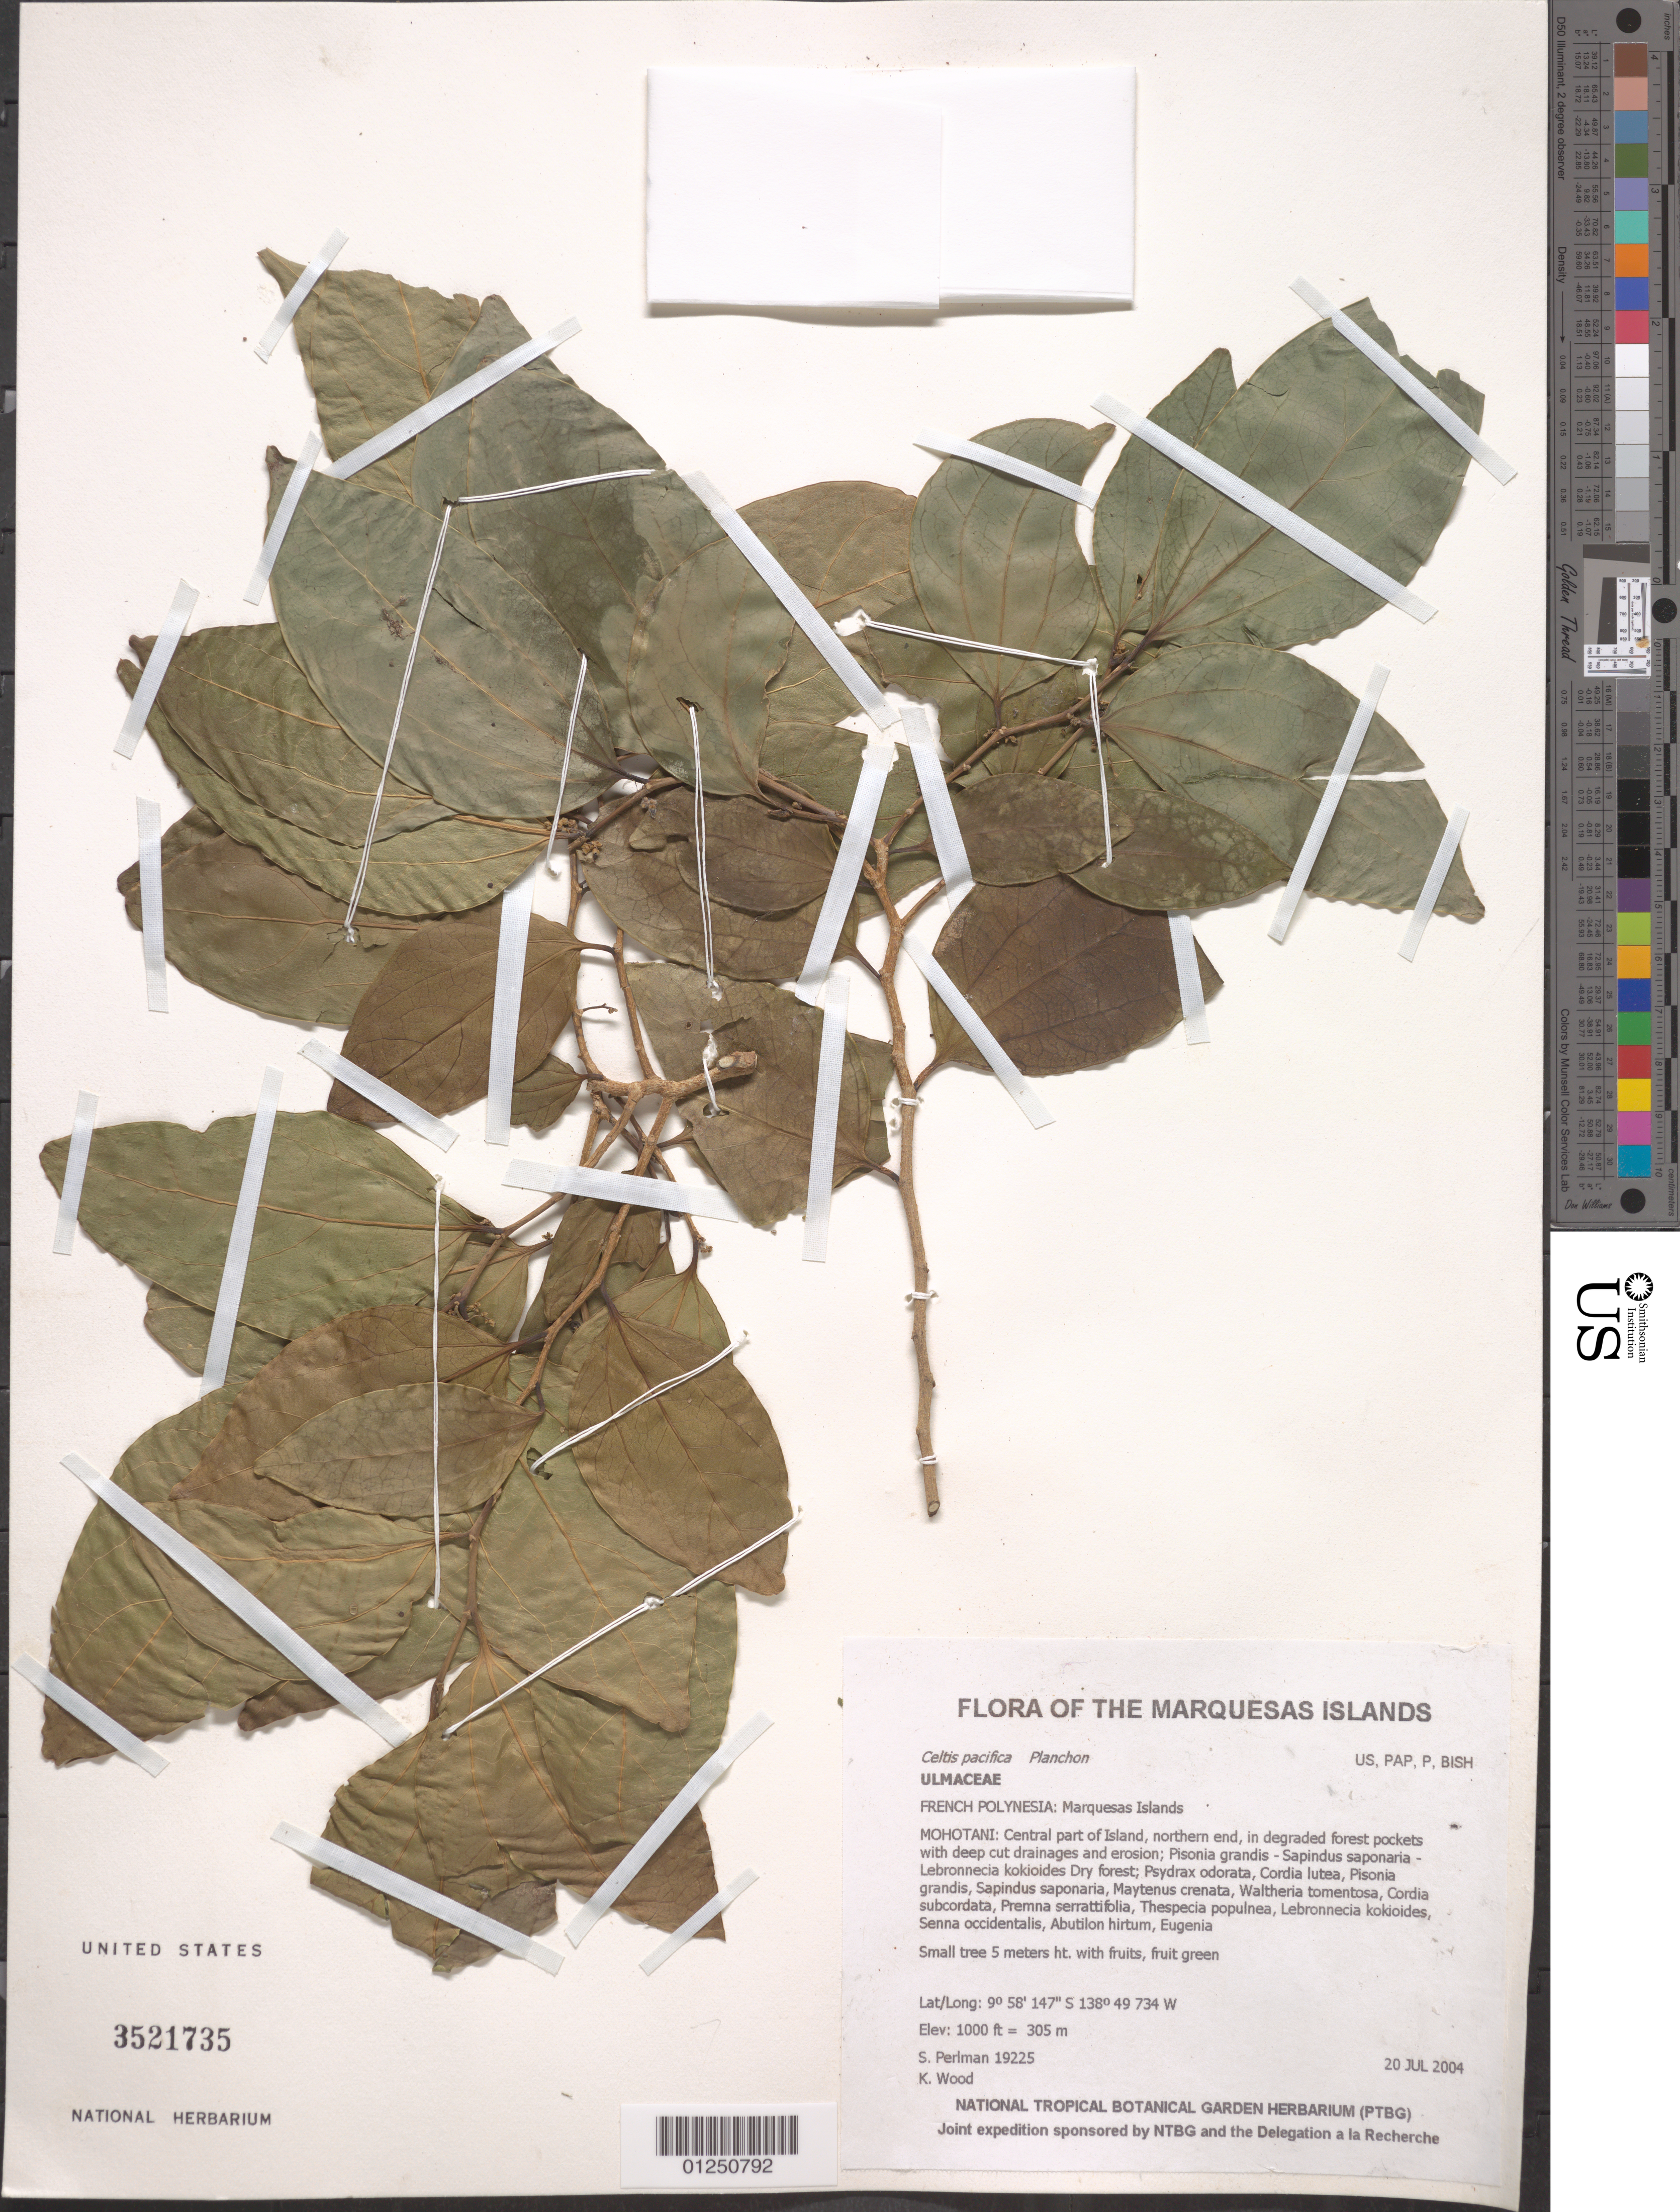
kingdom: Plantae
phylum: Tracheophyta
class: Magnoliopsida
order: Rosales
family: Cannabaceae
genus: Celtis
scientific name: Celtis pacifica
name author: Planch.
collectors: S. P. Perlman & K. R. Wood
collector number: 19225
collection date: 2004-07-20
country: French Polynesia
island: Mohotani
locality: Central part of Island, northern end, in degraded forest pockets with deep cut drainages and erosion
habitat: Pisonia grandis - Sapindus saponaria - Lebronnecia kokioides dry forest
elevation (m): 305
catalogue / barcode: US 3521735